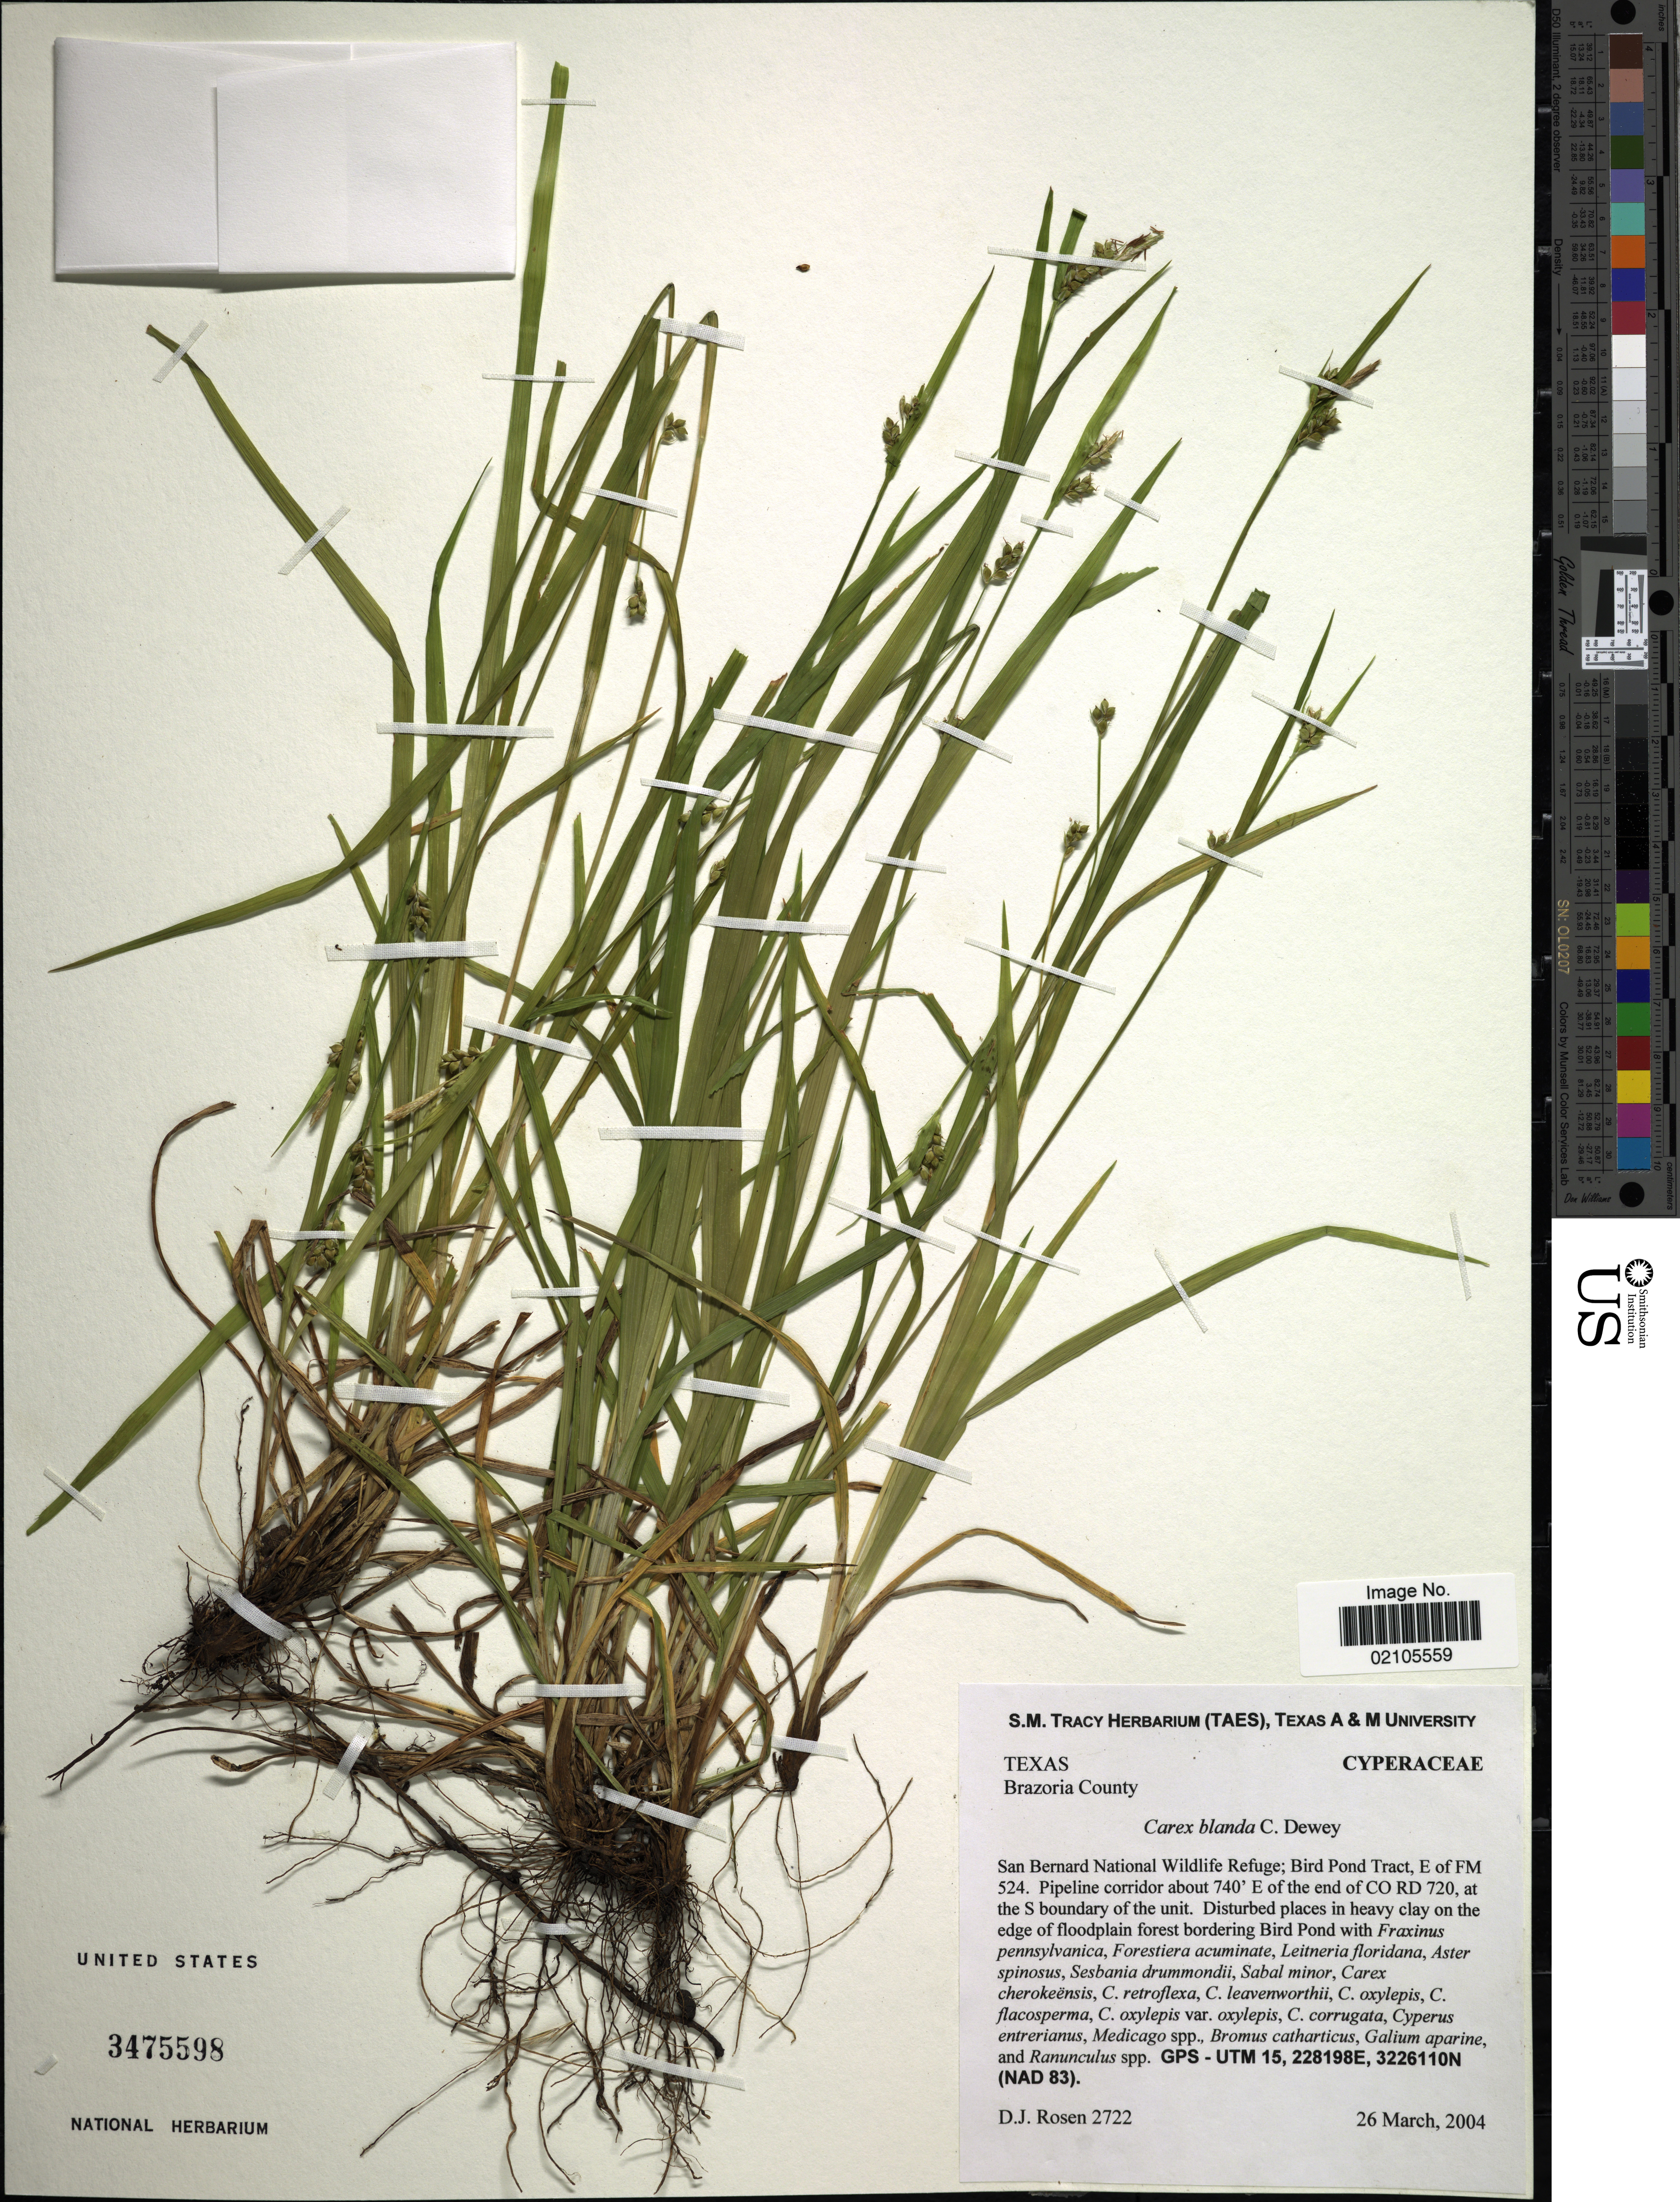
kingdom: Plantae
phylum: Tracheophyta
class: Liliopsida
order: Poales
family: Cyperaceae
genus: Carex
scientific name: Carex blanda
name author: Dewey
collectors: D. J. Rosen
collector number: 2722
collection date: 2004-03-26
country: United States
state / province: Texas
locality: Brazoria County, San Bernard National Wildlife Refuge, Bird Pond Tract, E of FM 524, Pipeline corridor about 740 ' E of the end of CO RD 720, at the S boundary of the unit.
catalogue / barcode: US 3475598